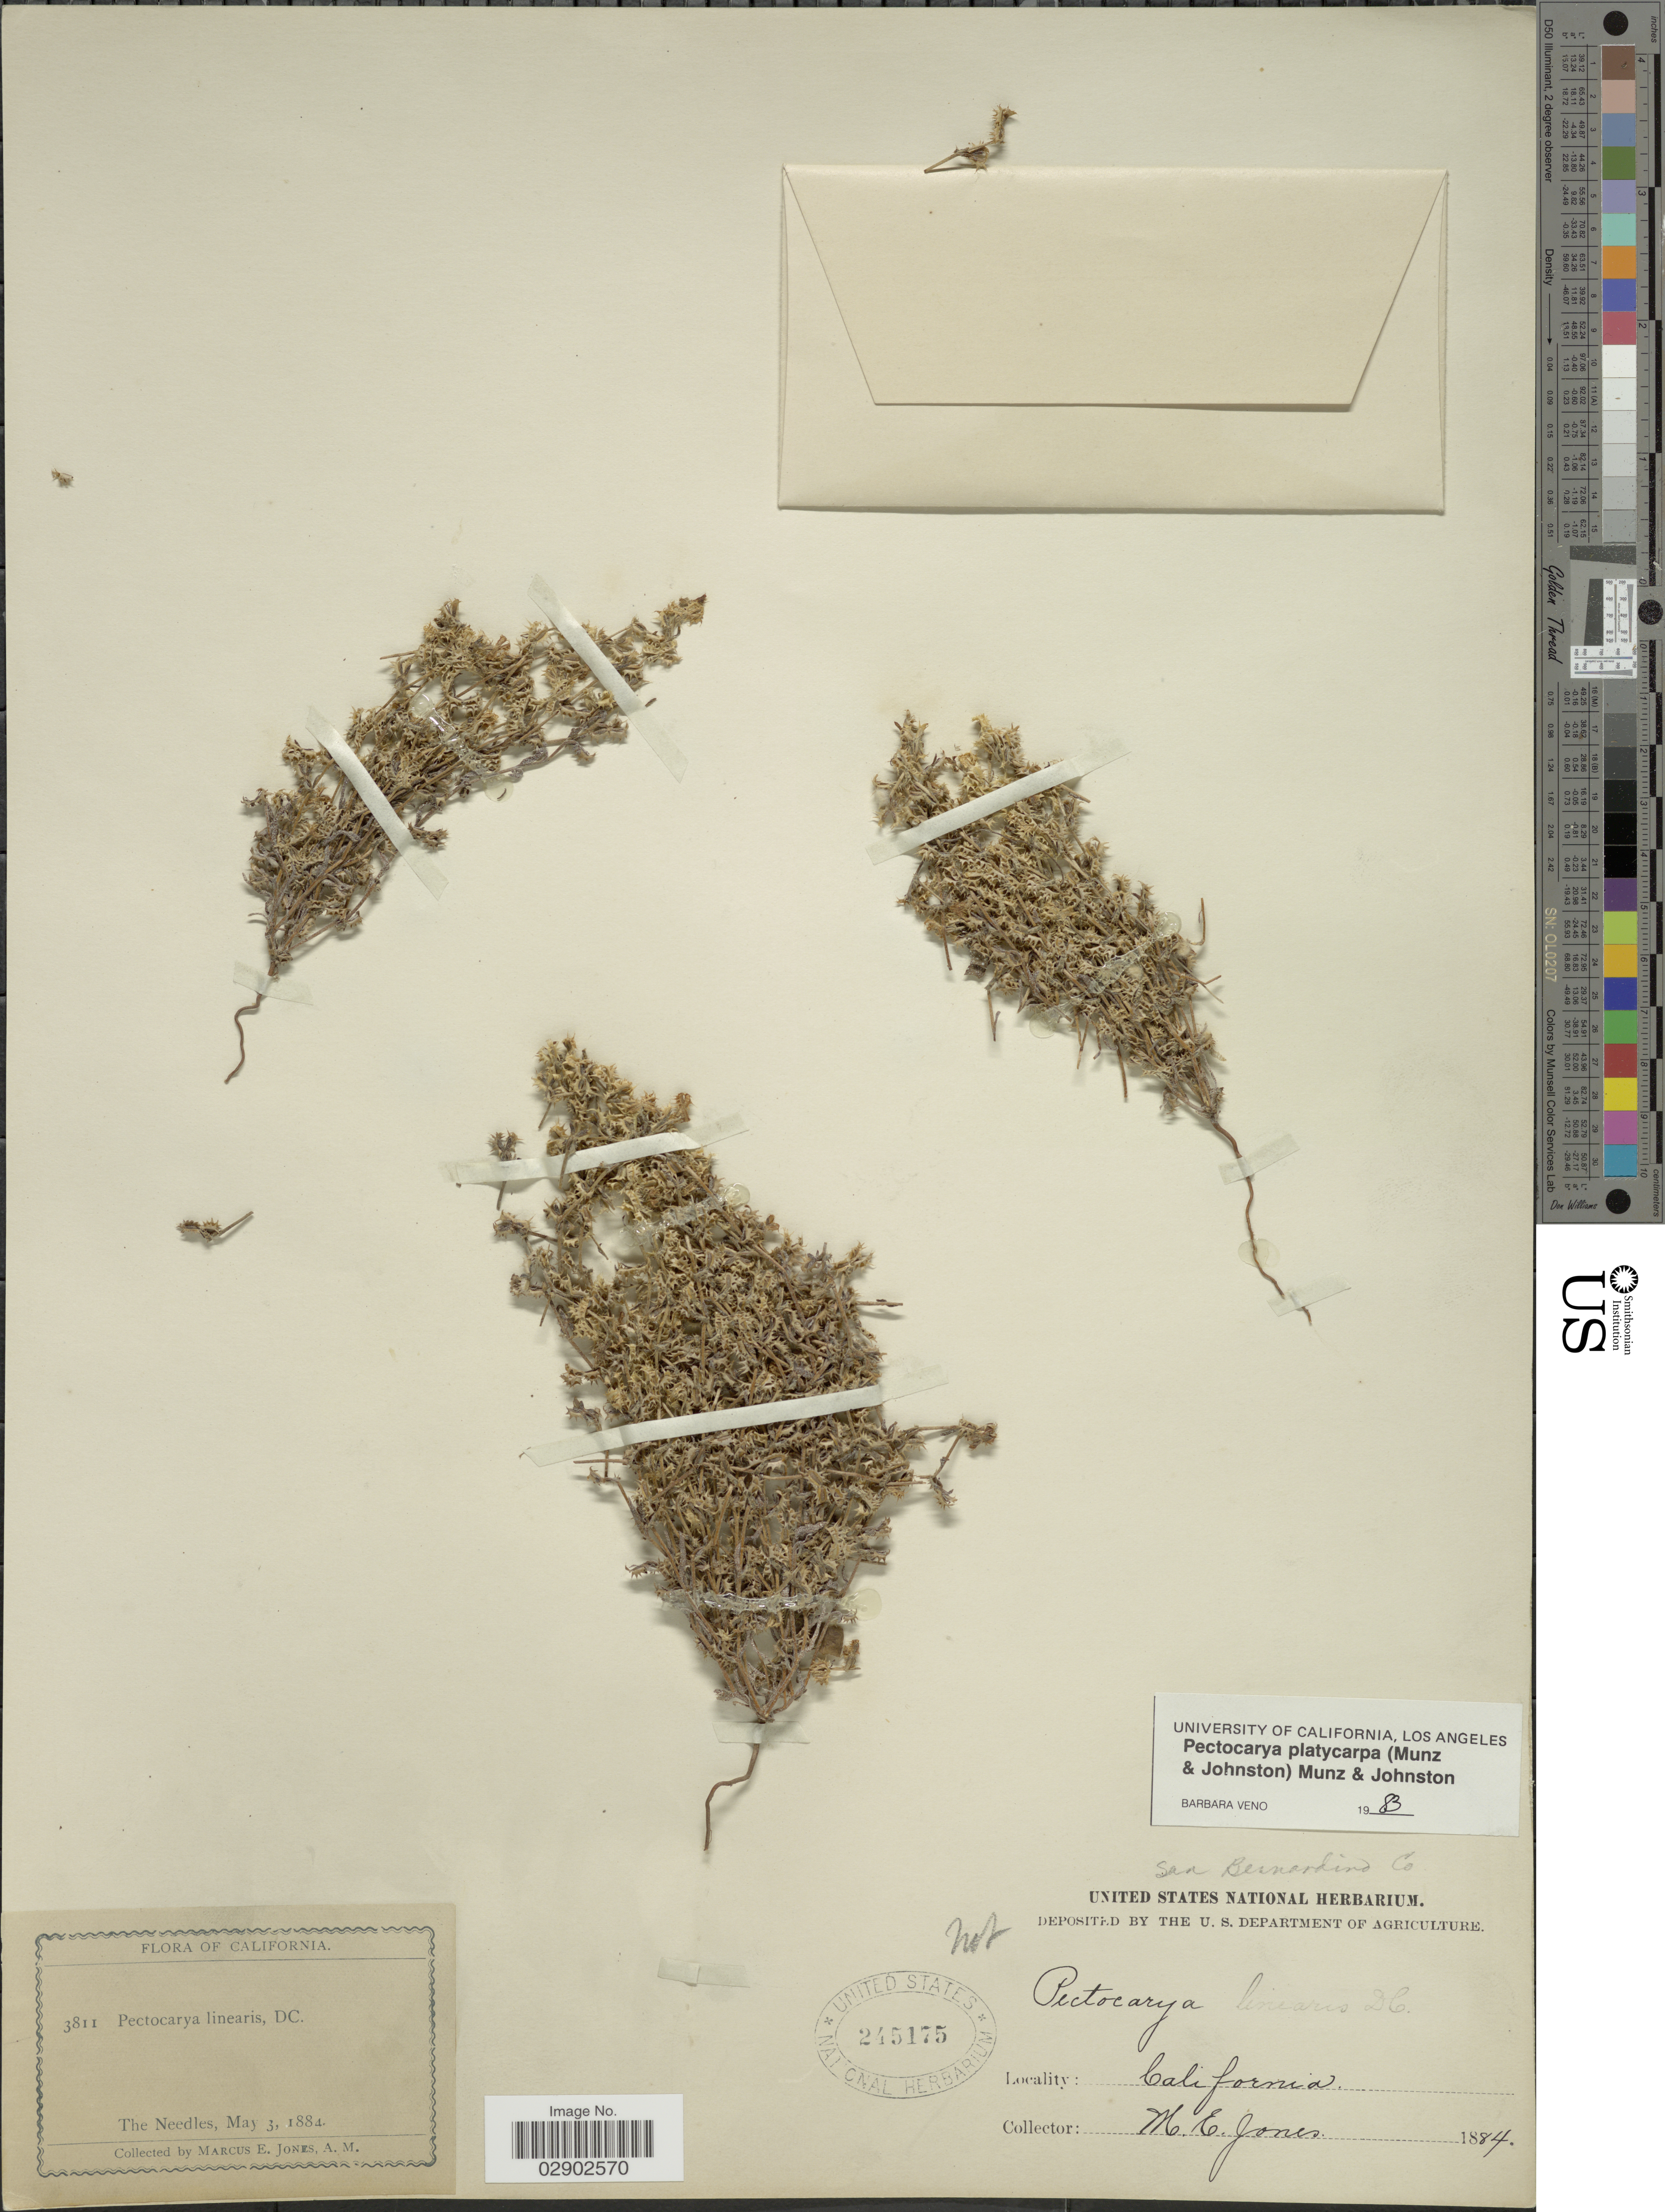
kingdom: Plantae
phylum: Tracheophyta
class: Magnoliopsida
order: Boraginales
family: Boraginaceae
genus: Pectocarya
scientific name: Pectocarya linearis var. platycarpa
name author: (Munz & I.M. Johnst.) Cronq.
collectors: M. E. Jones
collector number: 3811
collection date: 1884-05-03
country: United States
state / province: California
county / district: San Bernardino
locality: The Needles.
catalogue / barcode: US 245175